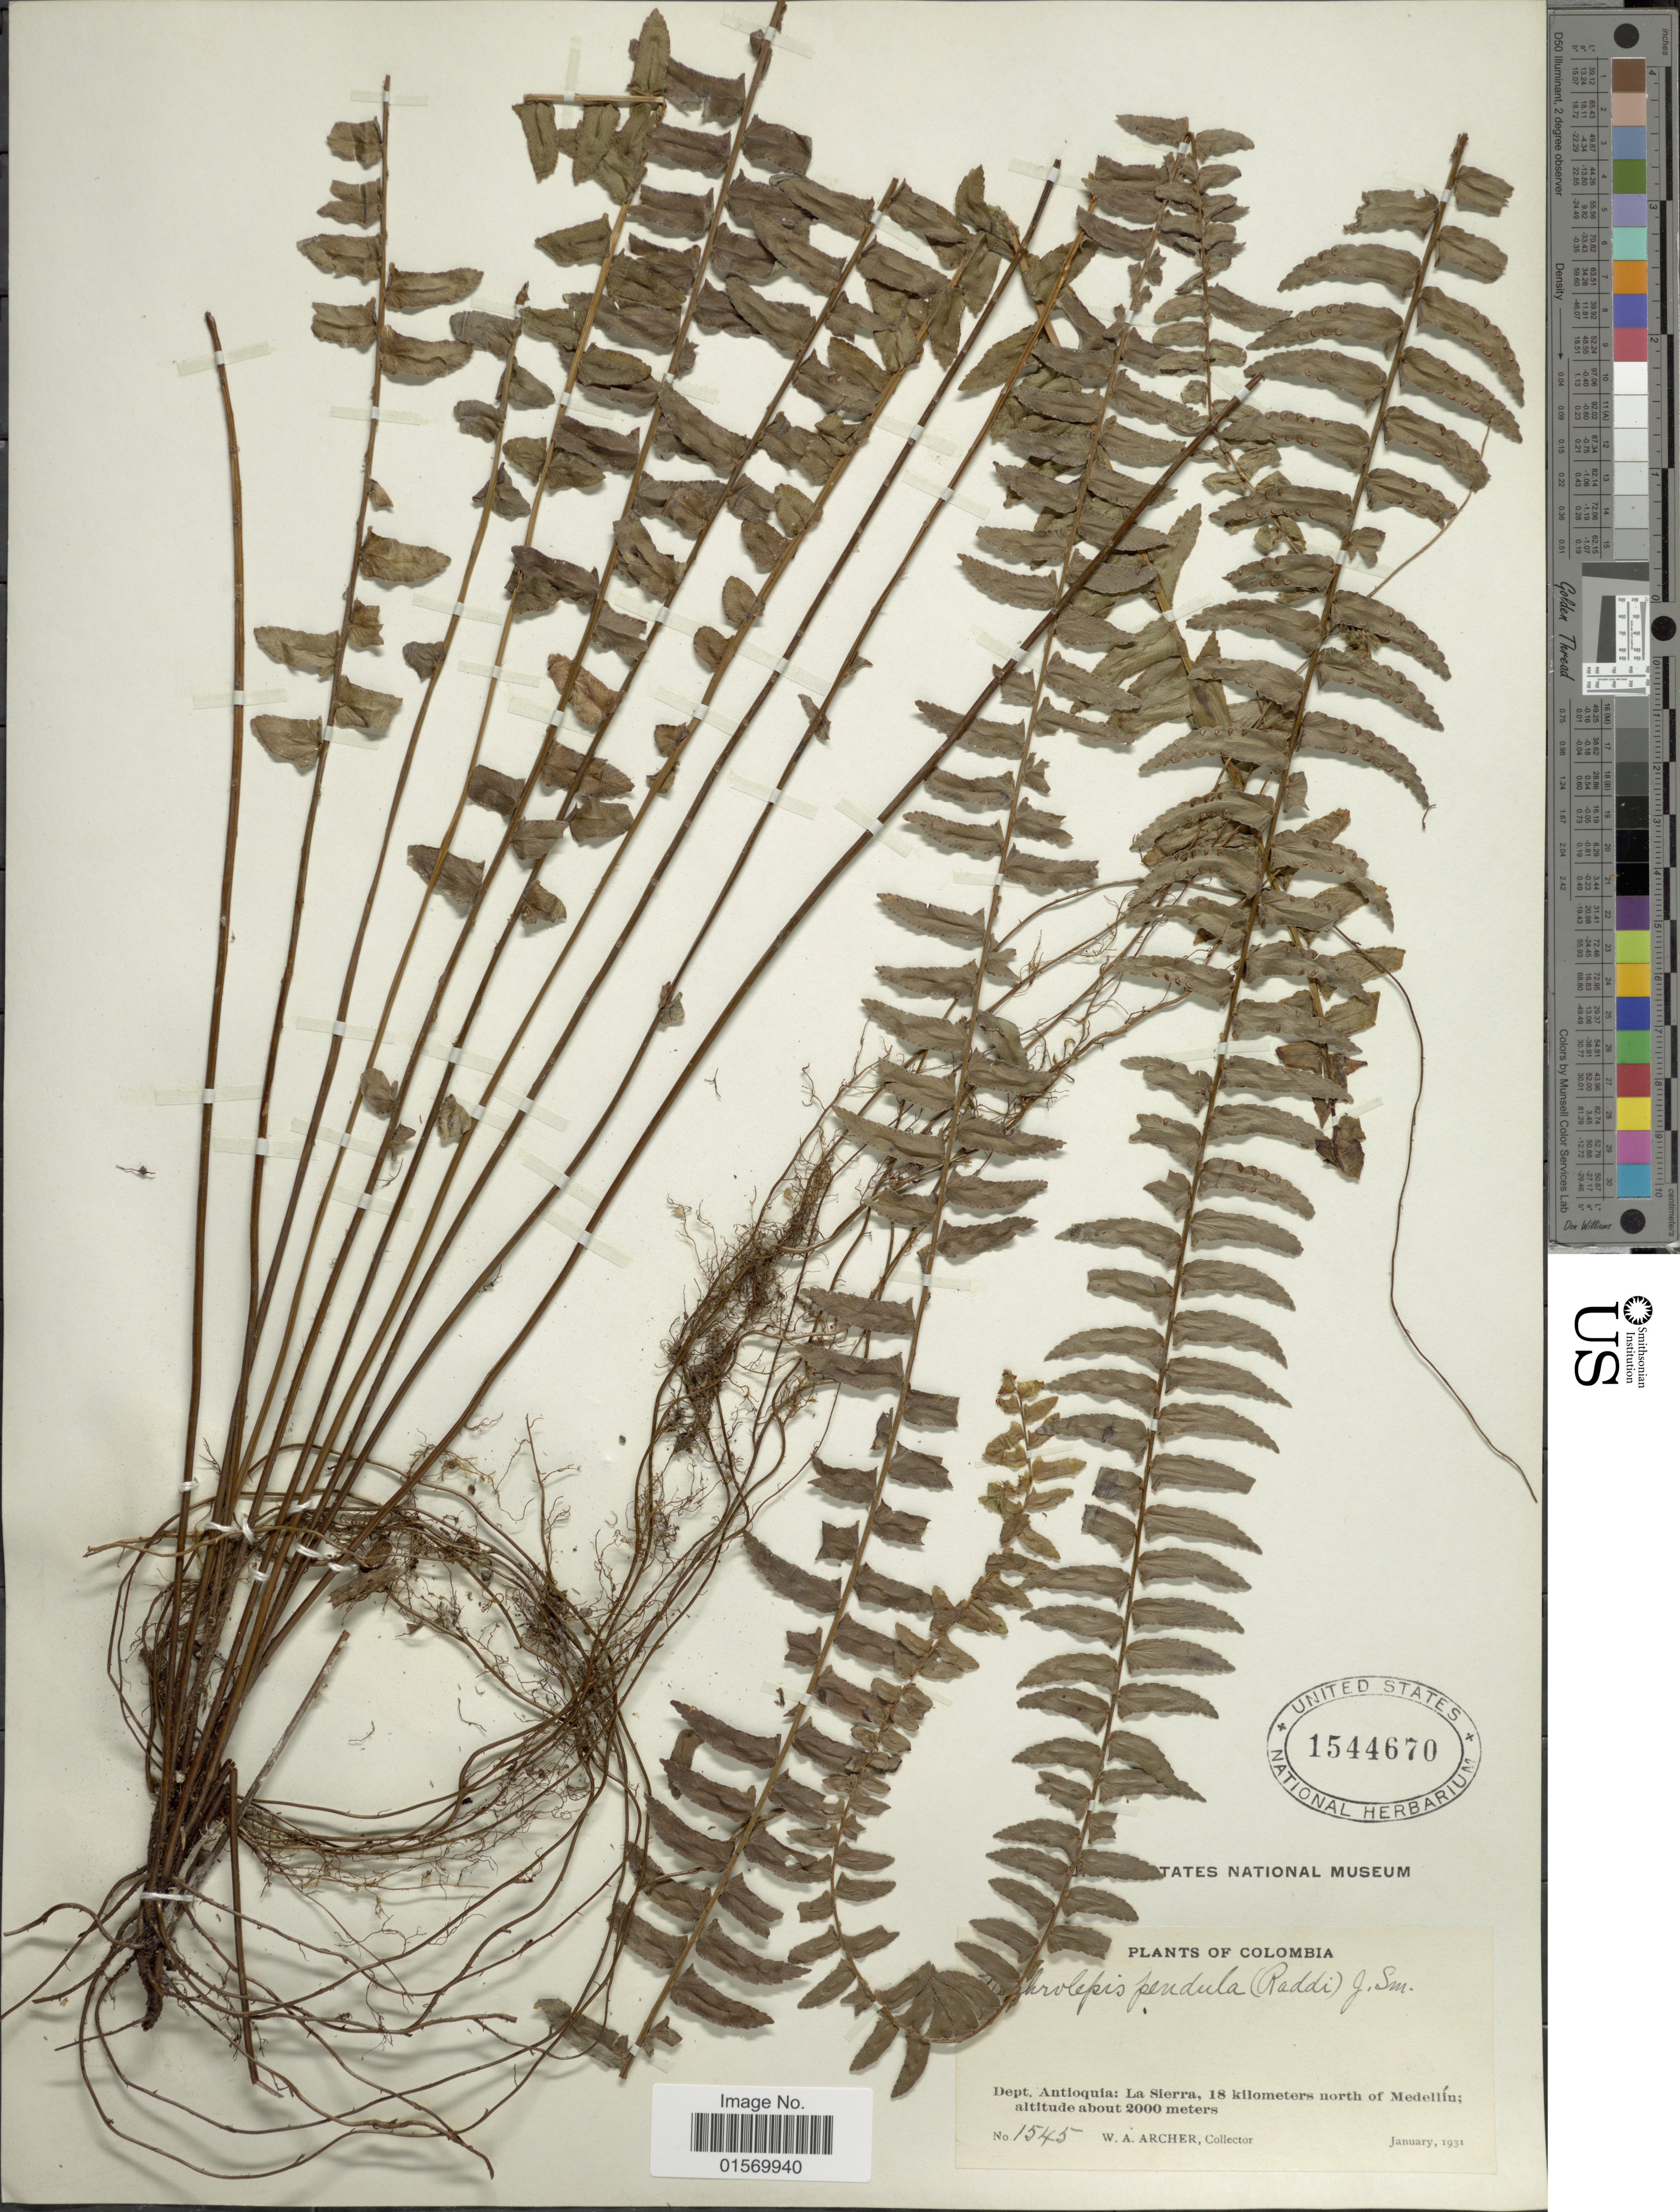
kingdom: Plantae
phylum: Tracheophyta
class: Polypodiopsida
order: Polypodiales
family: Nephrolepidaceae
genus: Nephrolepis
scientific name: Nephrolepis pendula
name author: (Raddi) J. Sm.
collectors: W. A. Archer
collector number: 1545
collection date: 1931-01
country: Colombia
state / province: Antioquia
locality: La Sierra, 18 kilometers north of Medellín.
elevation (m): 2000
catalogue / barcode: US 1544670